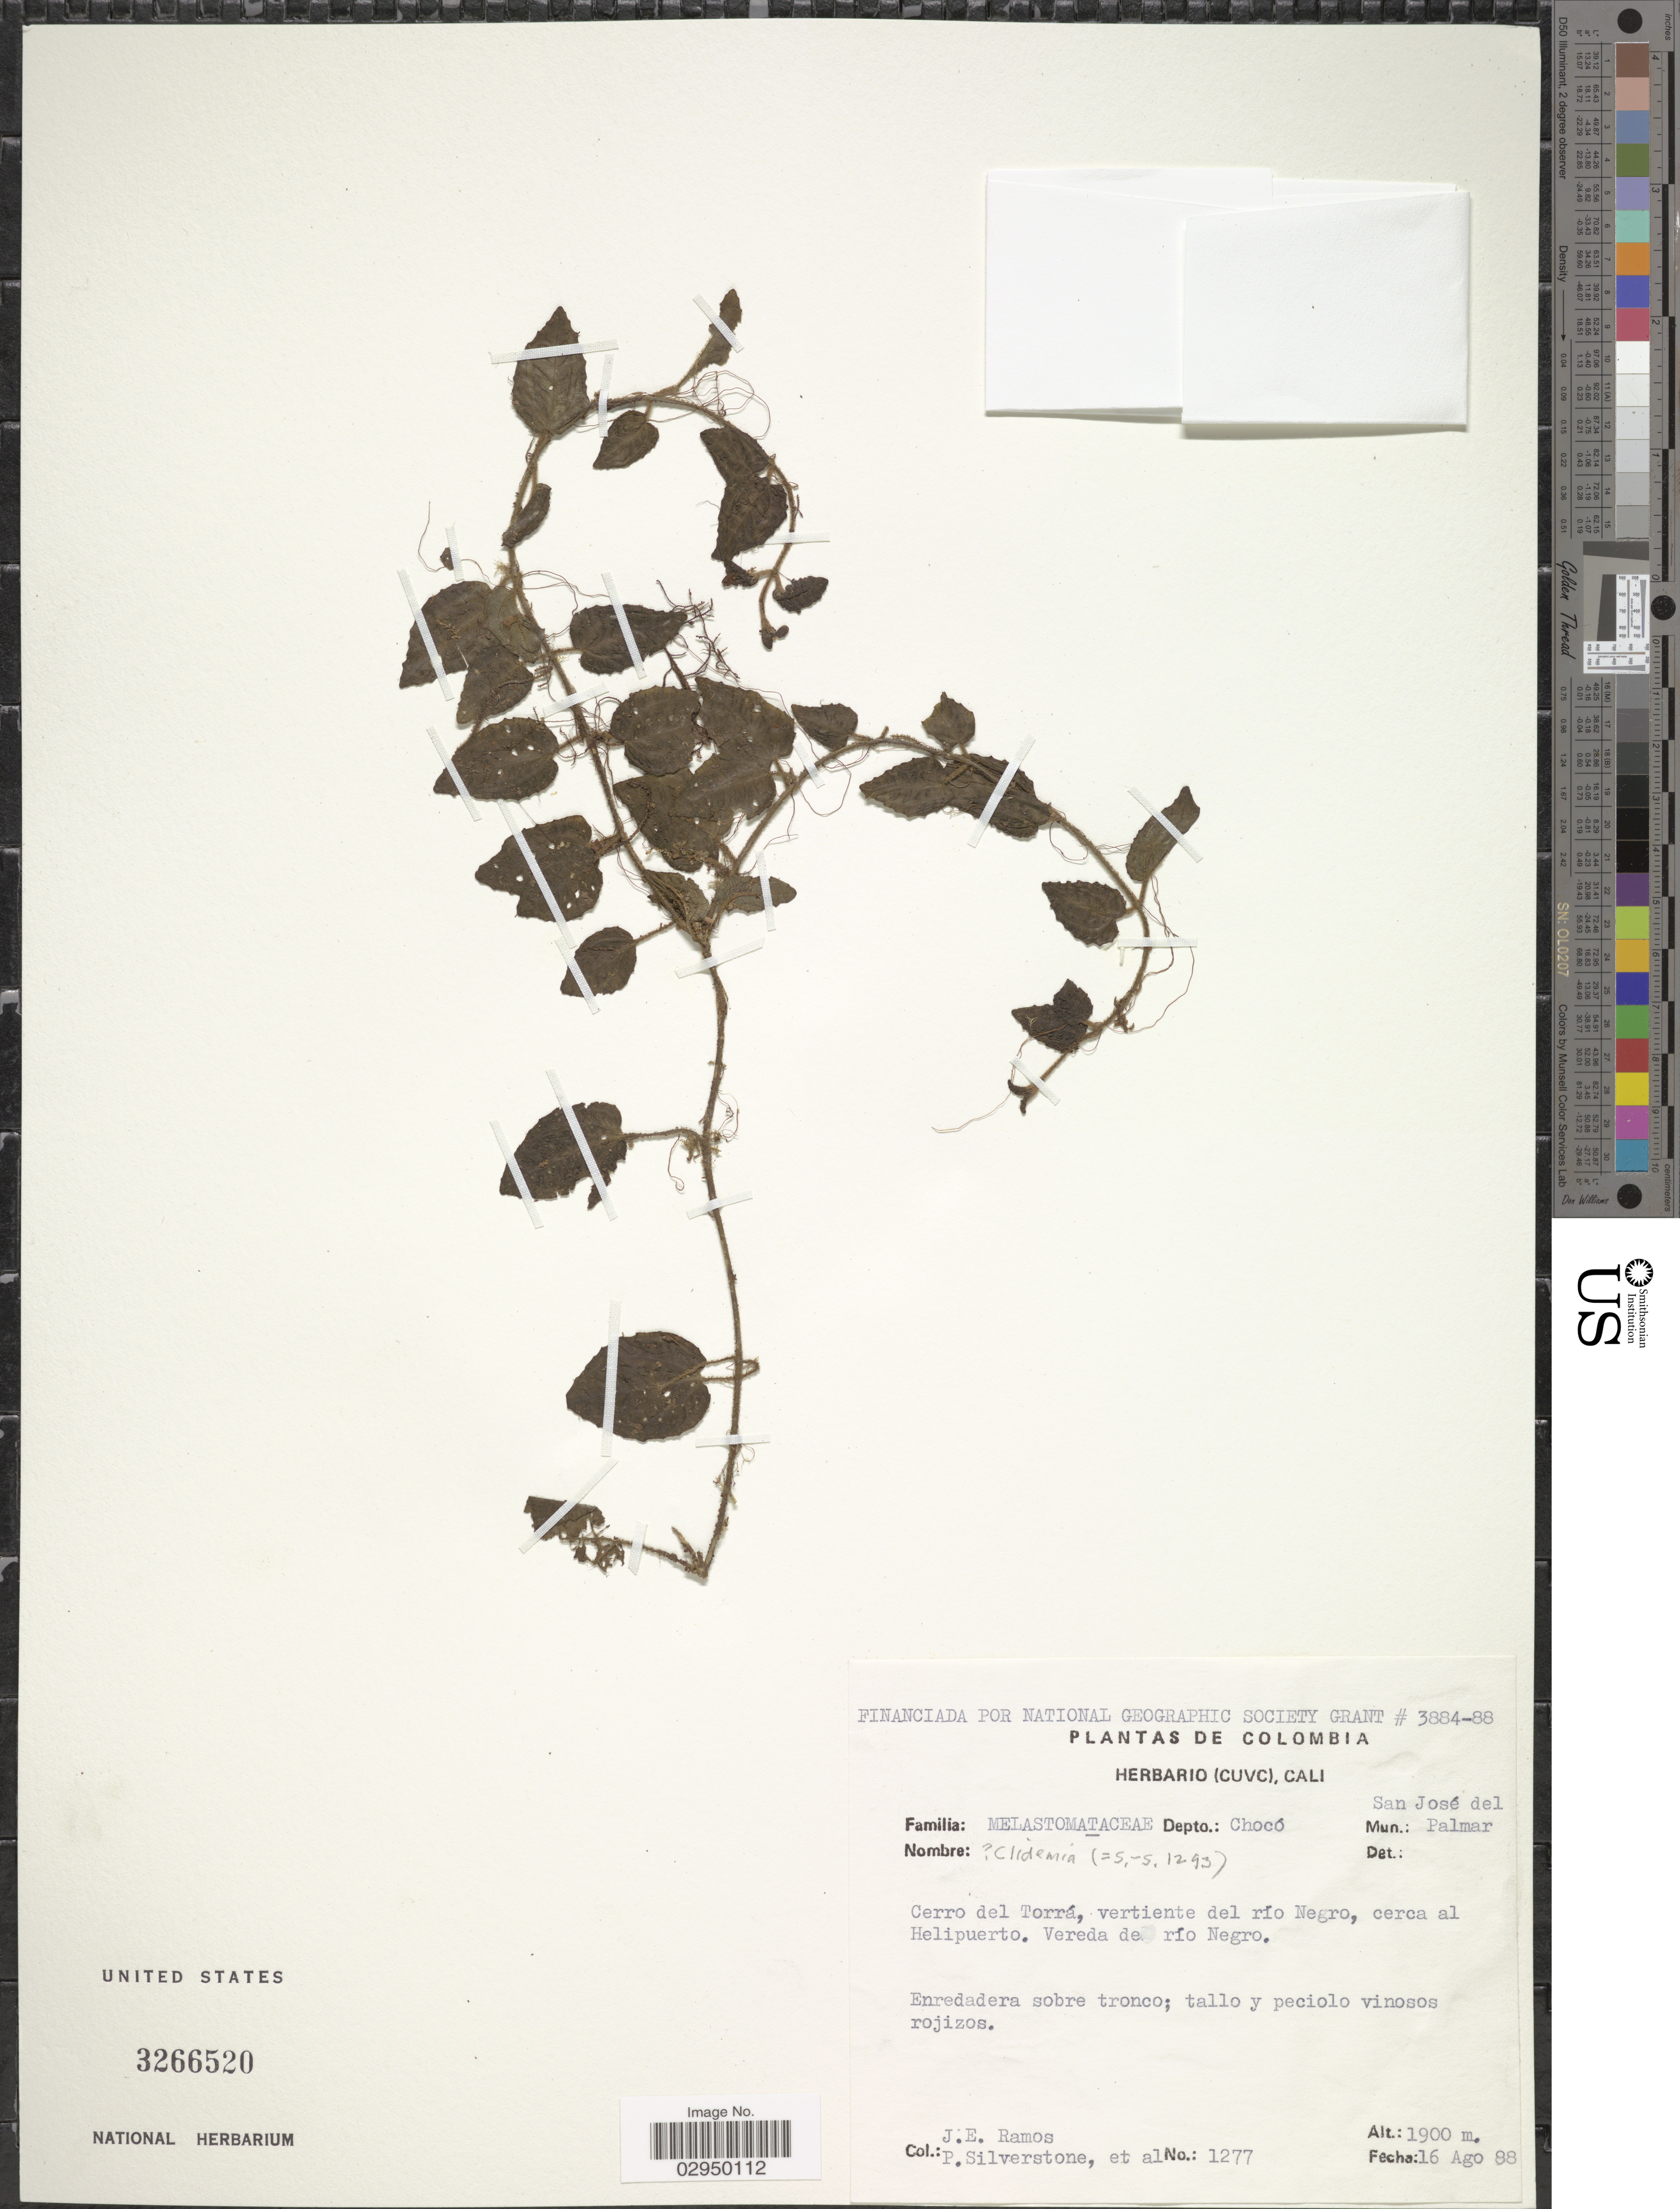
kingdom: Plantae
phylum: Tracheophyta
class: Magnoliopsida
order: Myrtales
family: Melastomataceae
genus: Clidemia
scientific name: Clidemia sp.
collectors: J. E. Ramos, P. Silverstone & et al.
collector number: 1277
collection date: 1988-08-16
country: Colombia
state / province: Chocó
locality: Depto.: Chocó. Mun.: San José del Palmar. Cerro del Torrá, vertiente del río Negro, cerca al Helipuerto. Vereda de río Negro.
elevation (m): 1900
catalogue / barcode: US 3266520